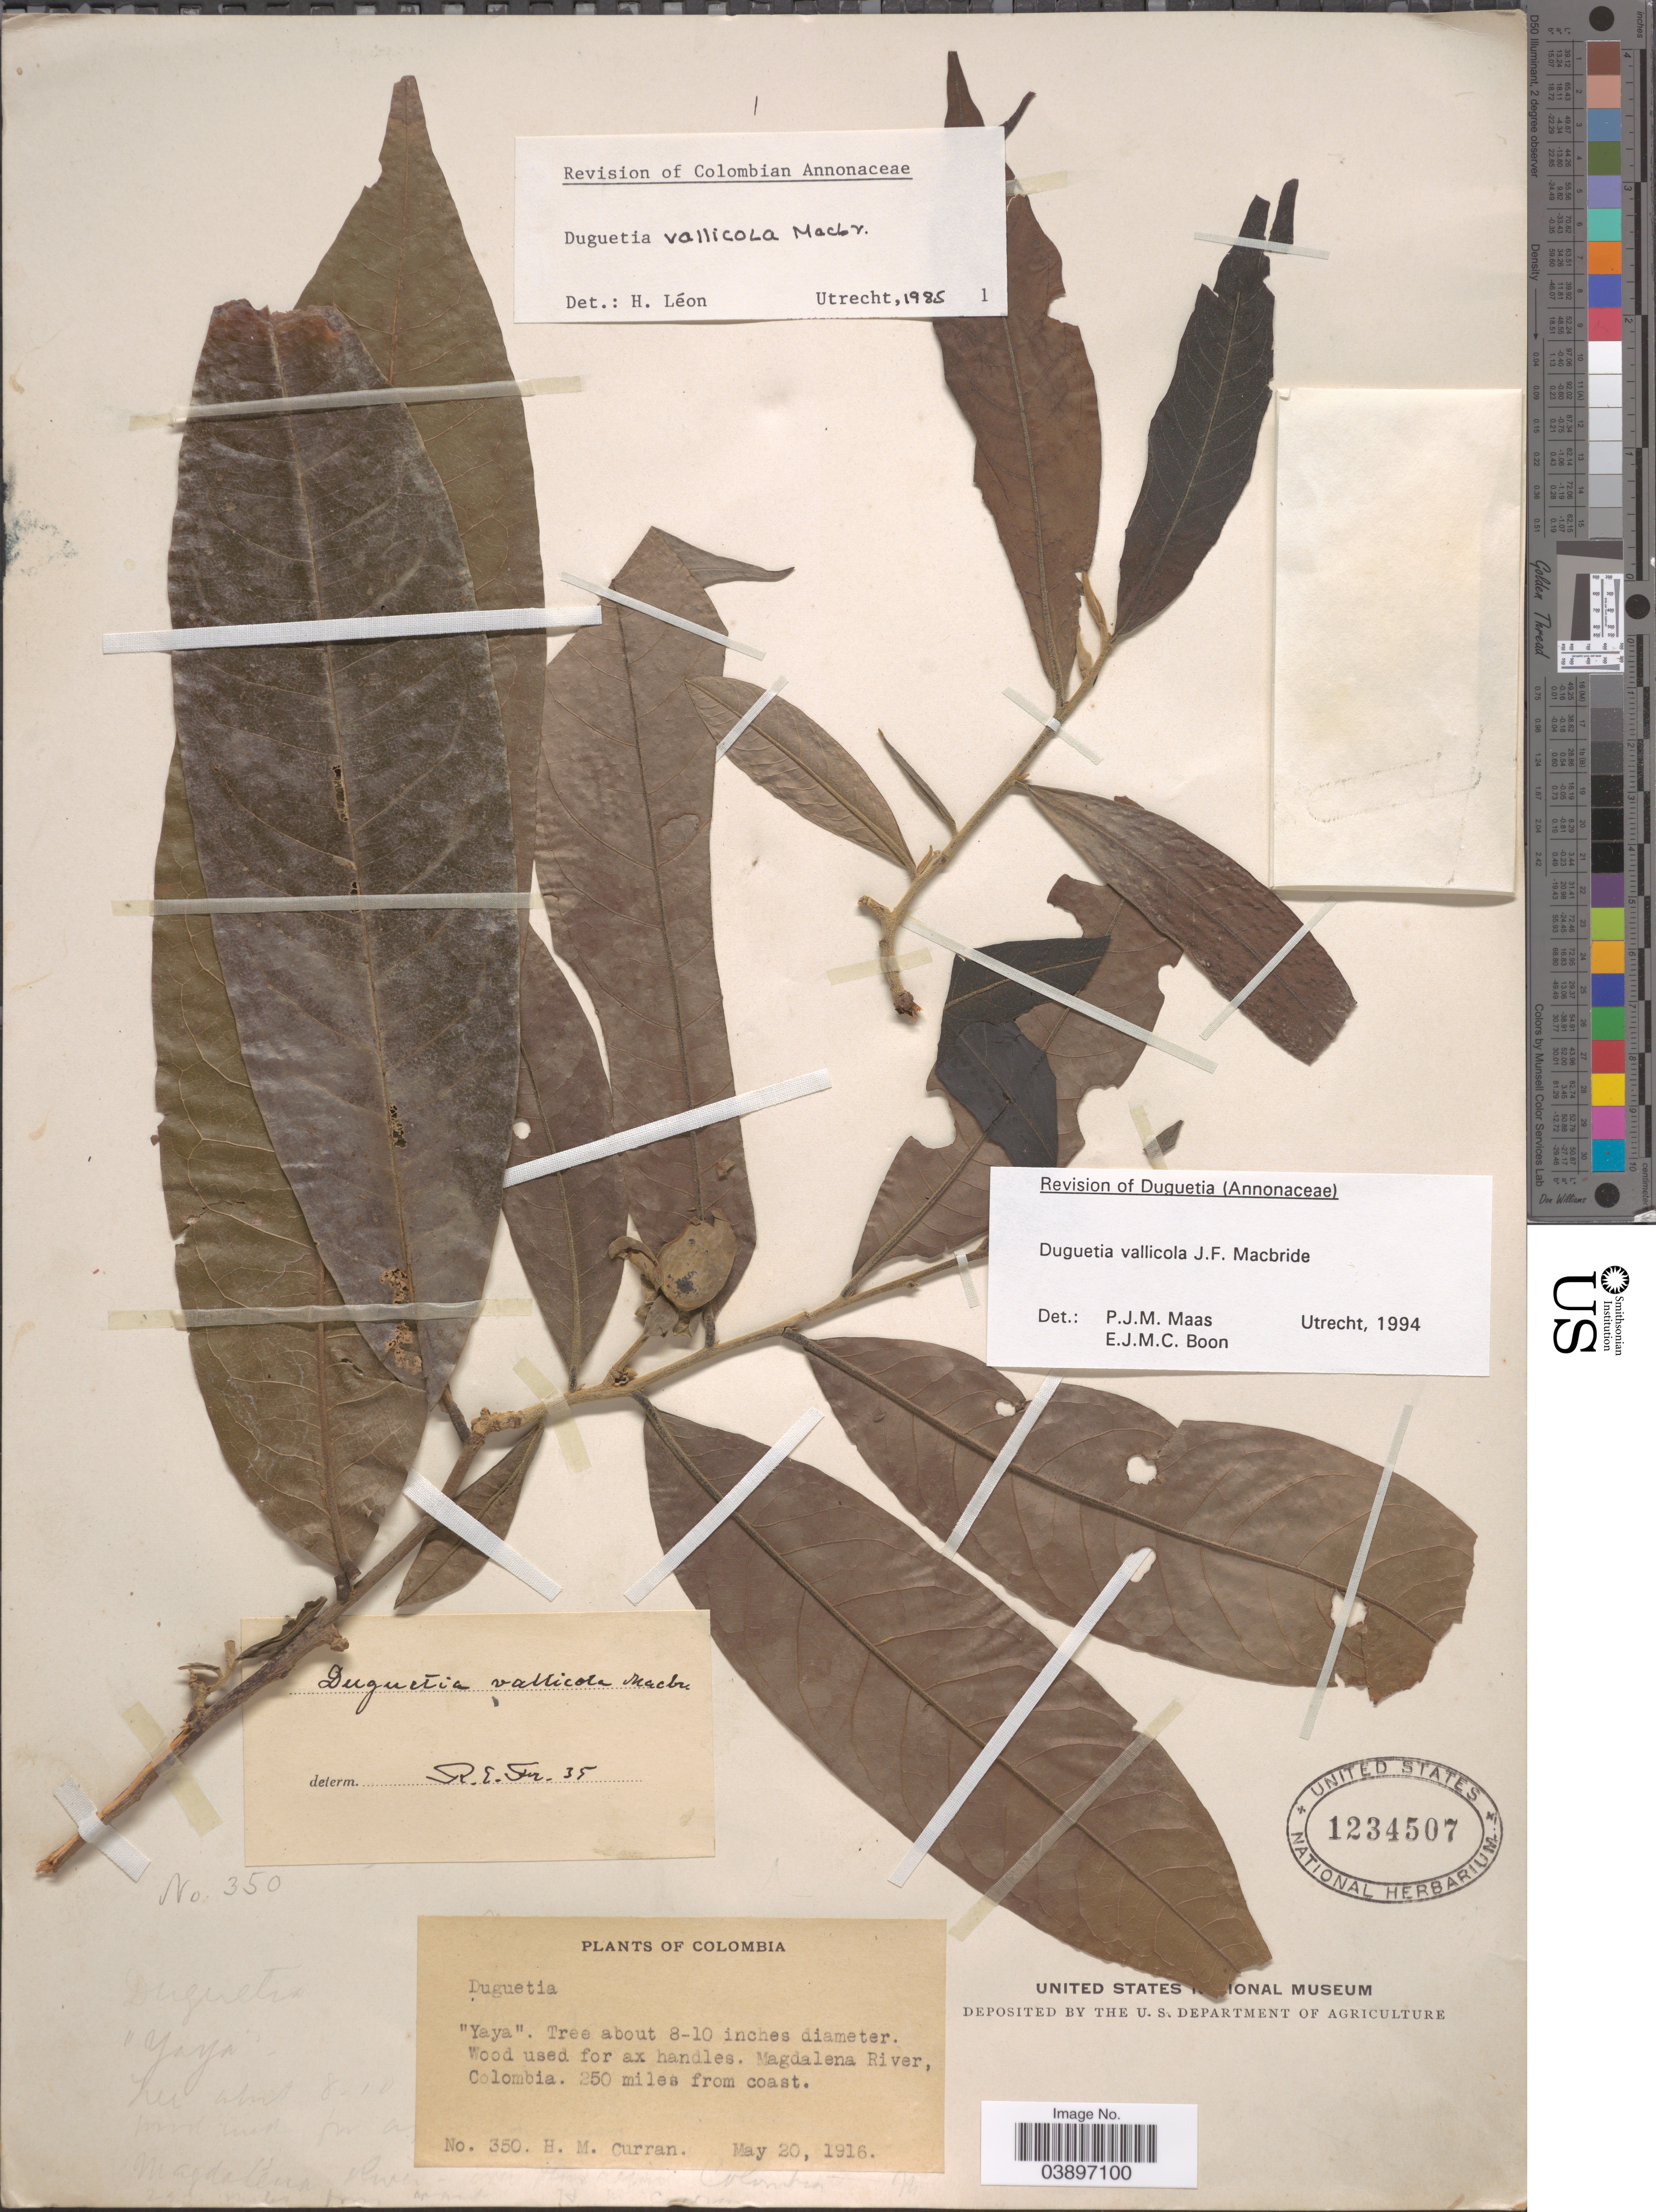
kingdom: Plantae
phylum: Tracheophyta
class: Magnoliopsida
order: Magnoliales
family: Annonaceae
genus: Duguetia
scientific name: Duguetia vallicola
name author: J.F. Macbr.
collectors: H. M. Curran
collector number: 350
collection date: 1916-05-20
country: Colombia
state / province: Magdalena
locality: Magdalena River. 250 miles from coast.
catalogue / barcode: US 1234507